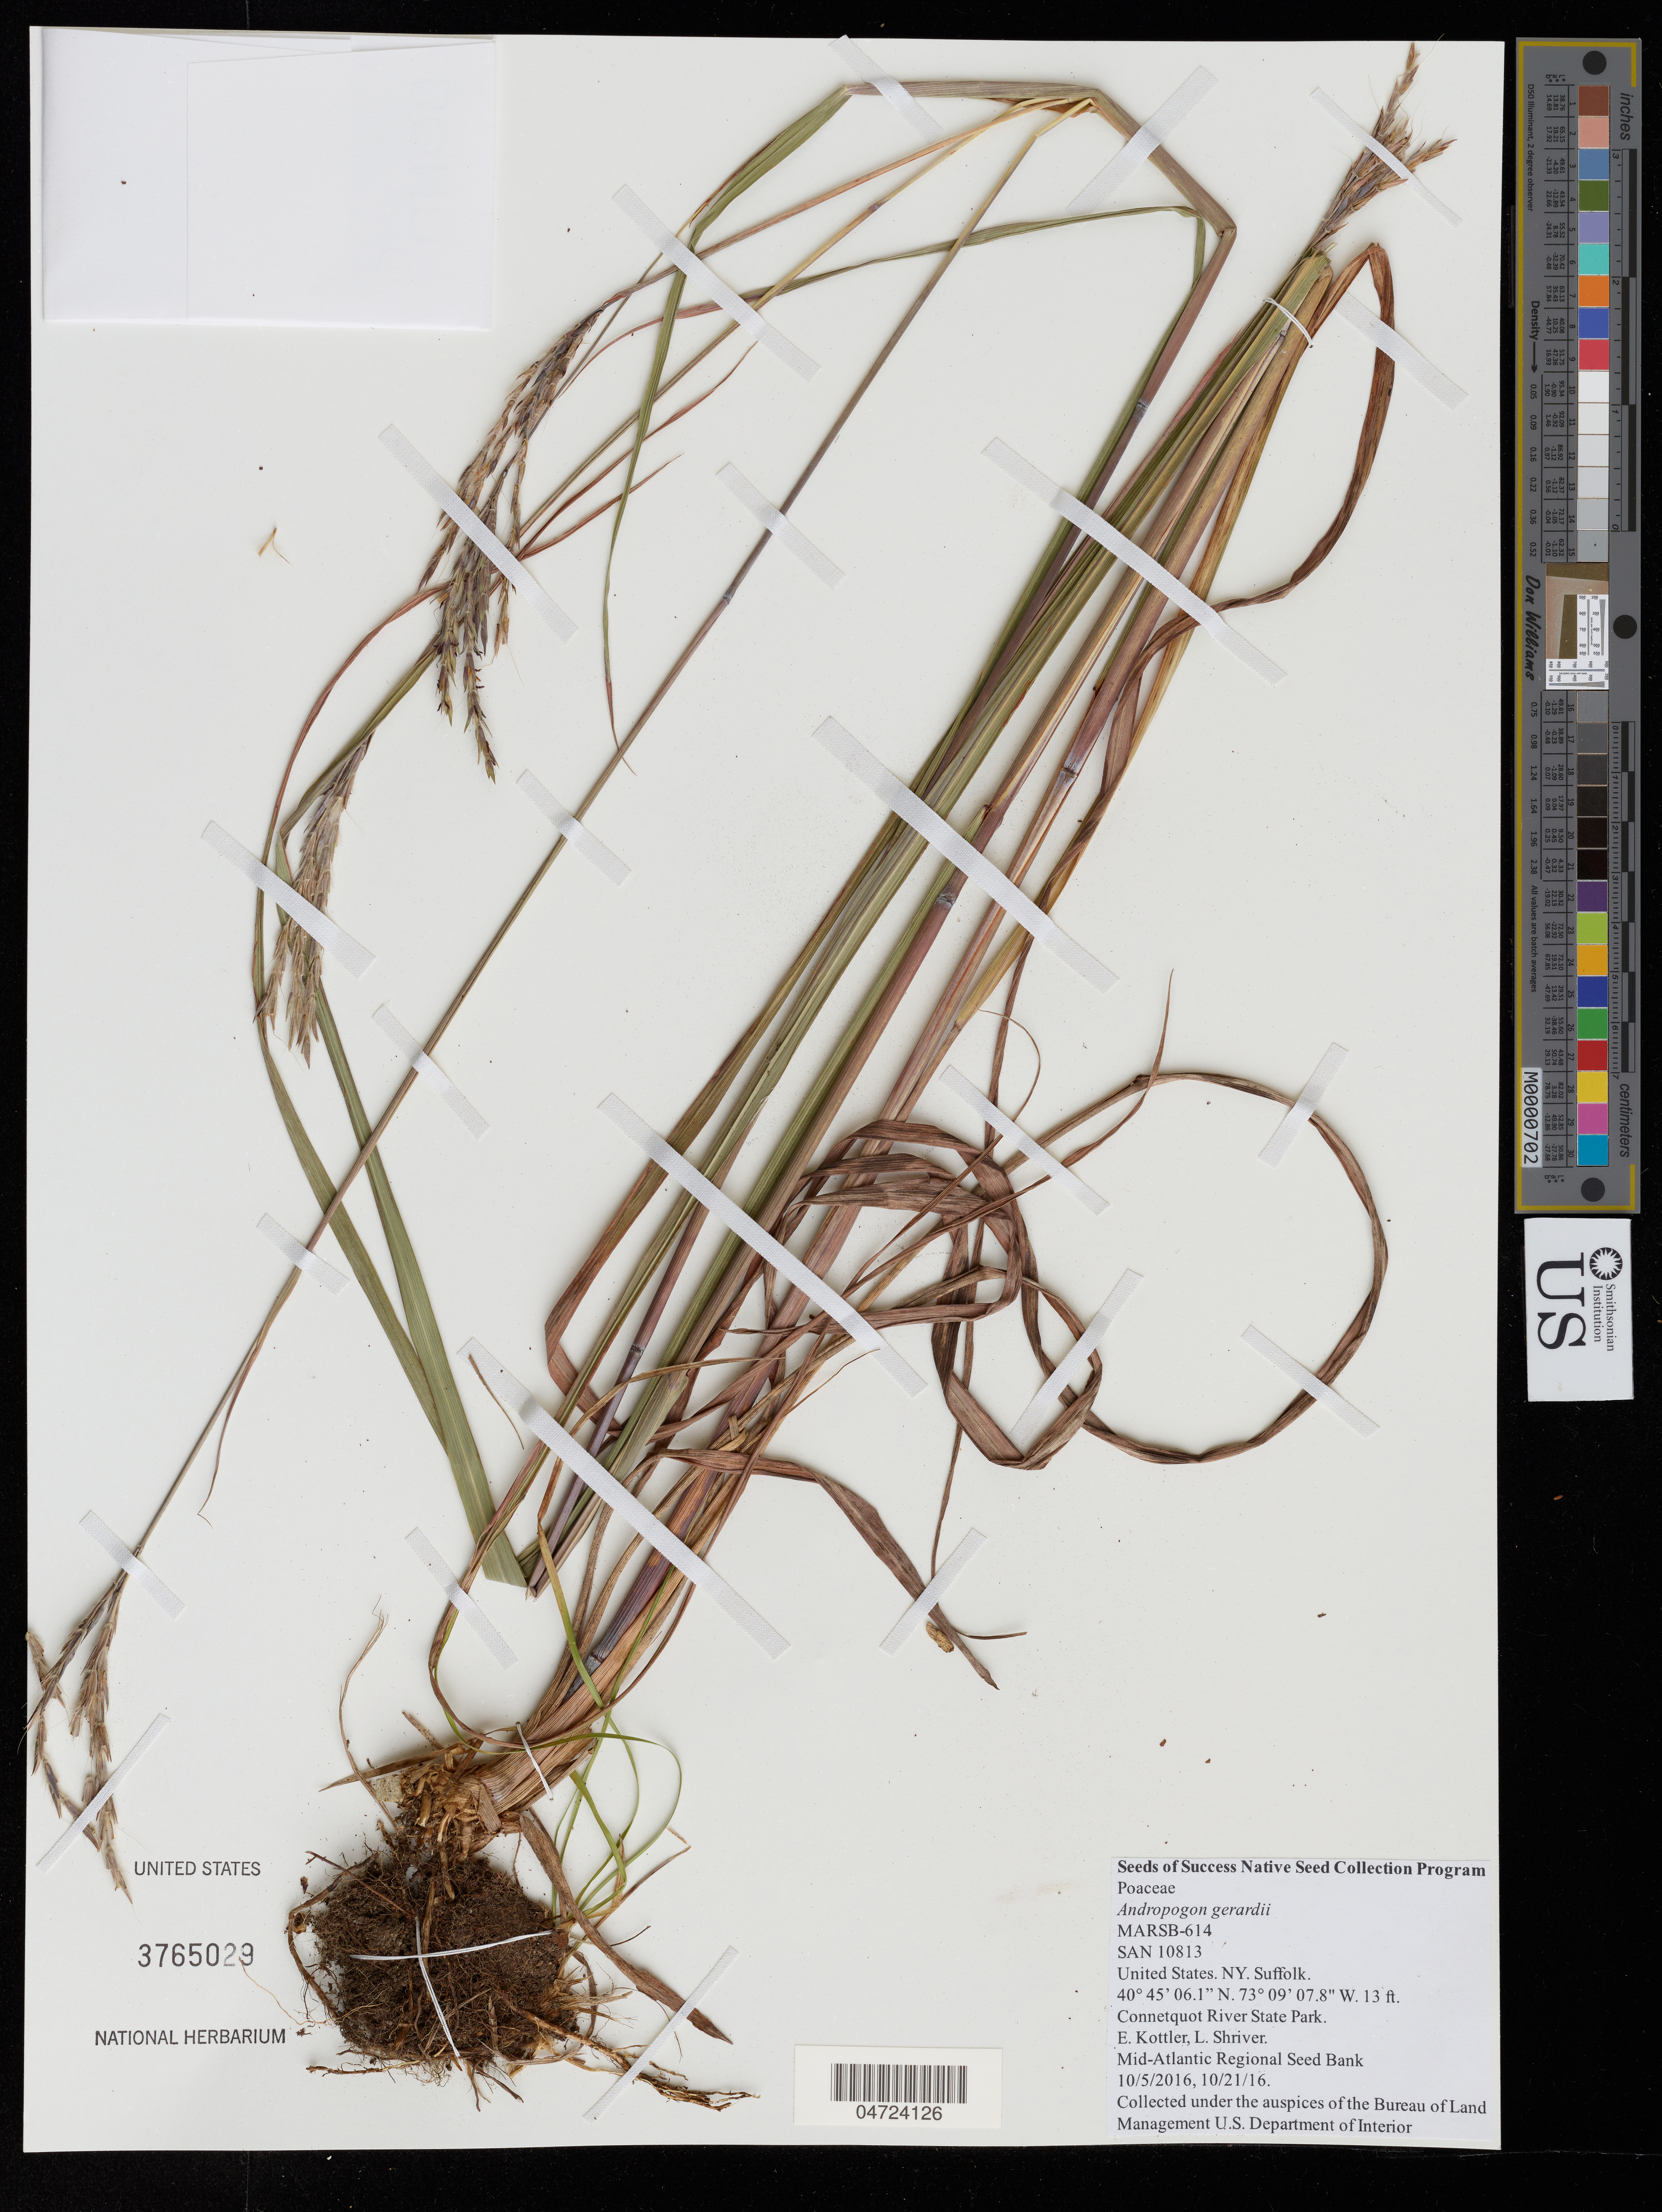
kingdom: Plantae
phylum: Tracheophyta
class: Liliopsida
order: Poales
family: Poaceae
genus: Andropogon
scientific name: Andropogon gerardii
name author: Vitman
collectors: E. Kottler & L. Shriver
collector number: MARSB-614/SAN10813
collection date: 2016-10-05/2016-10-21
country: United States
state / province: New York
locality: Suffolk. Connetquot River State Park.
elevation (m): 4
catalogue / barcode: US 3765029